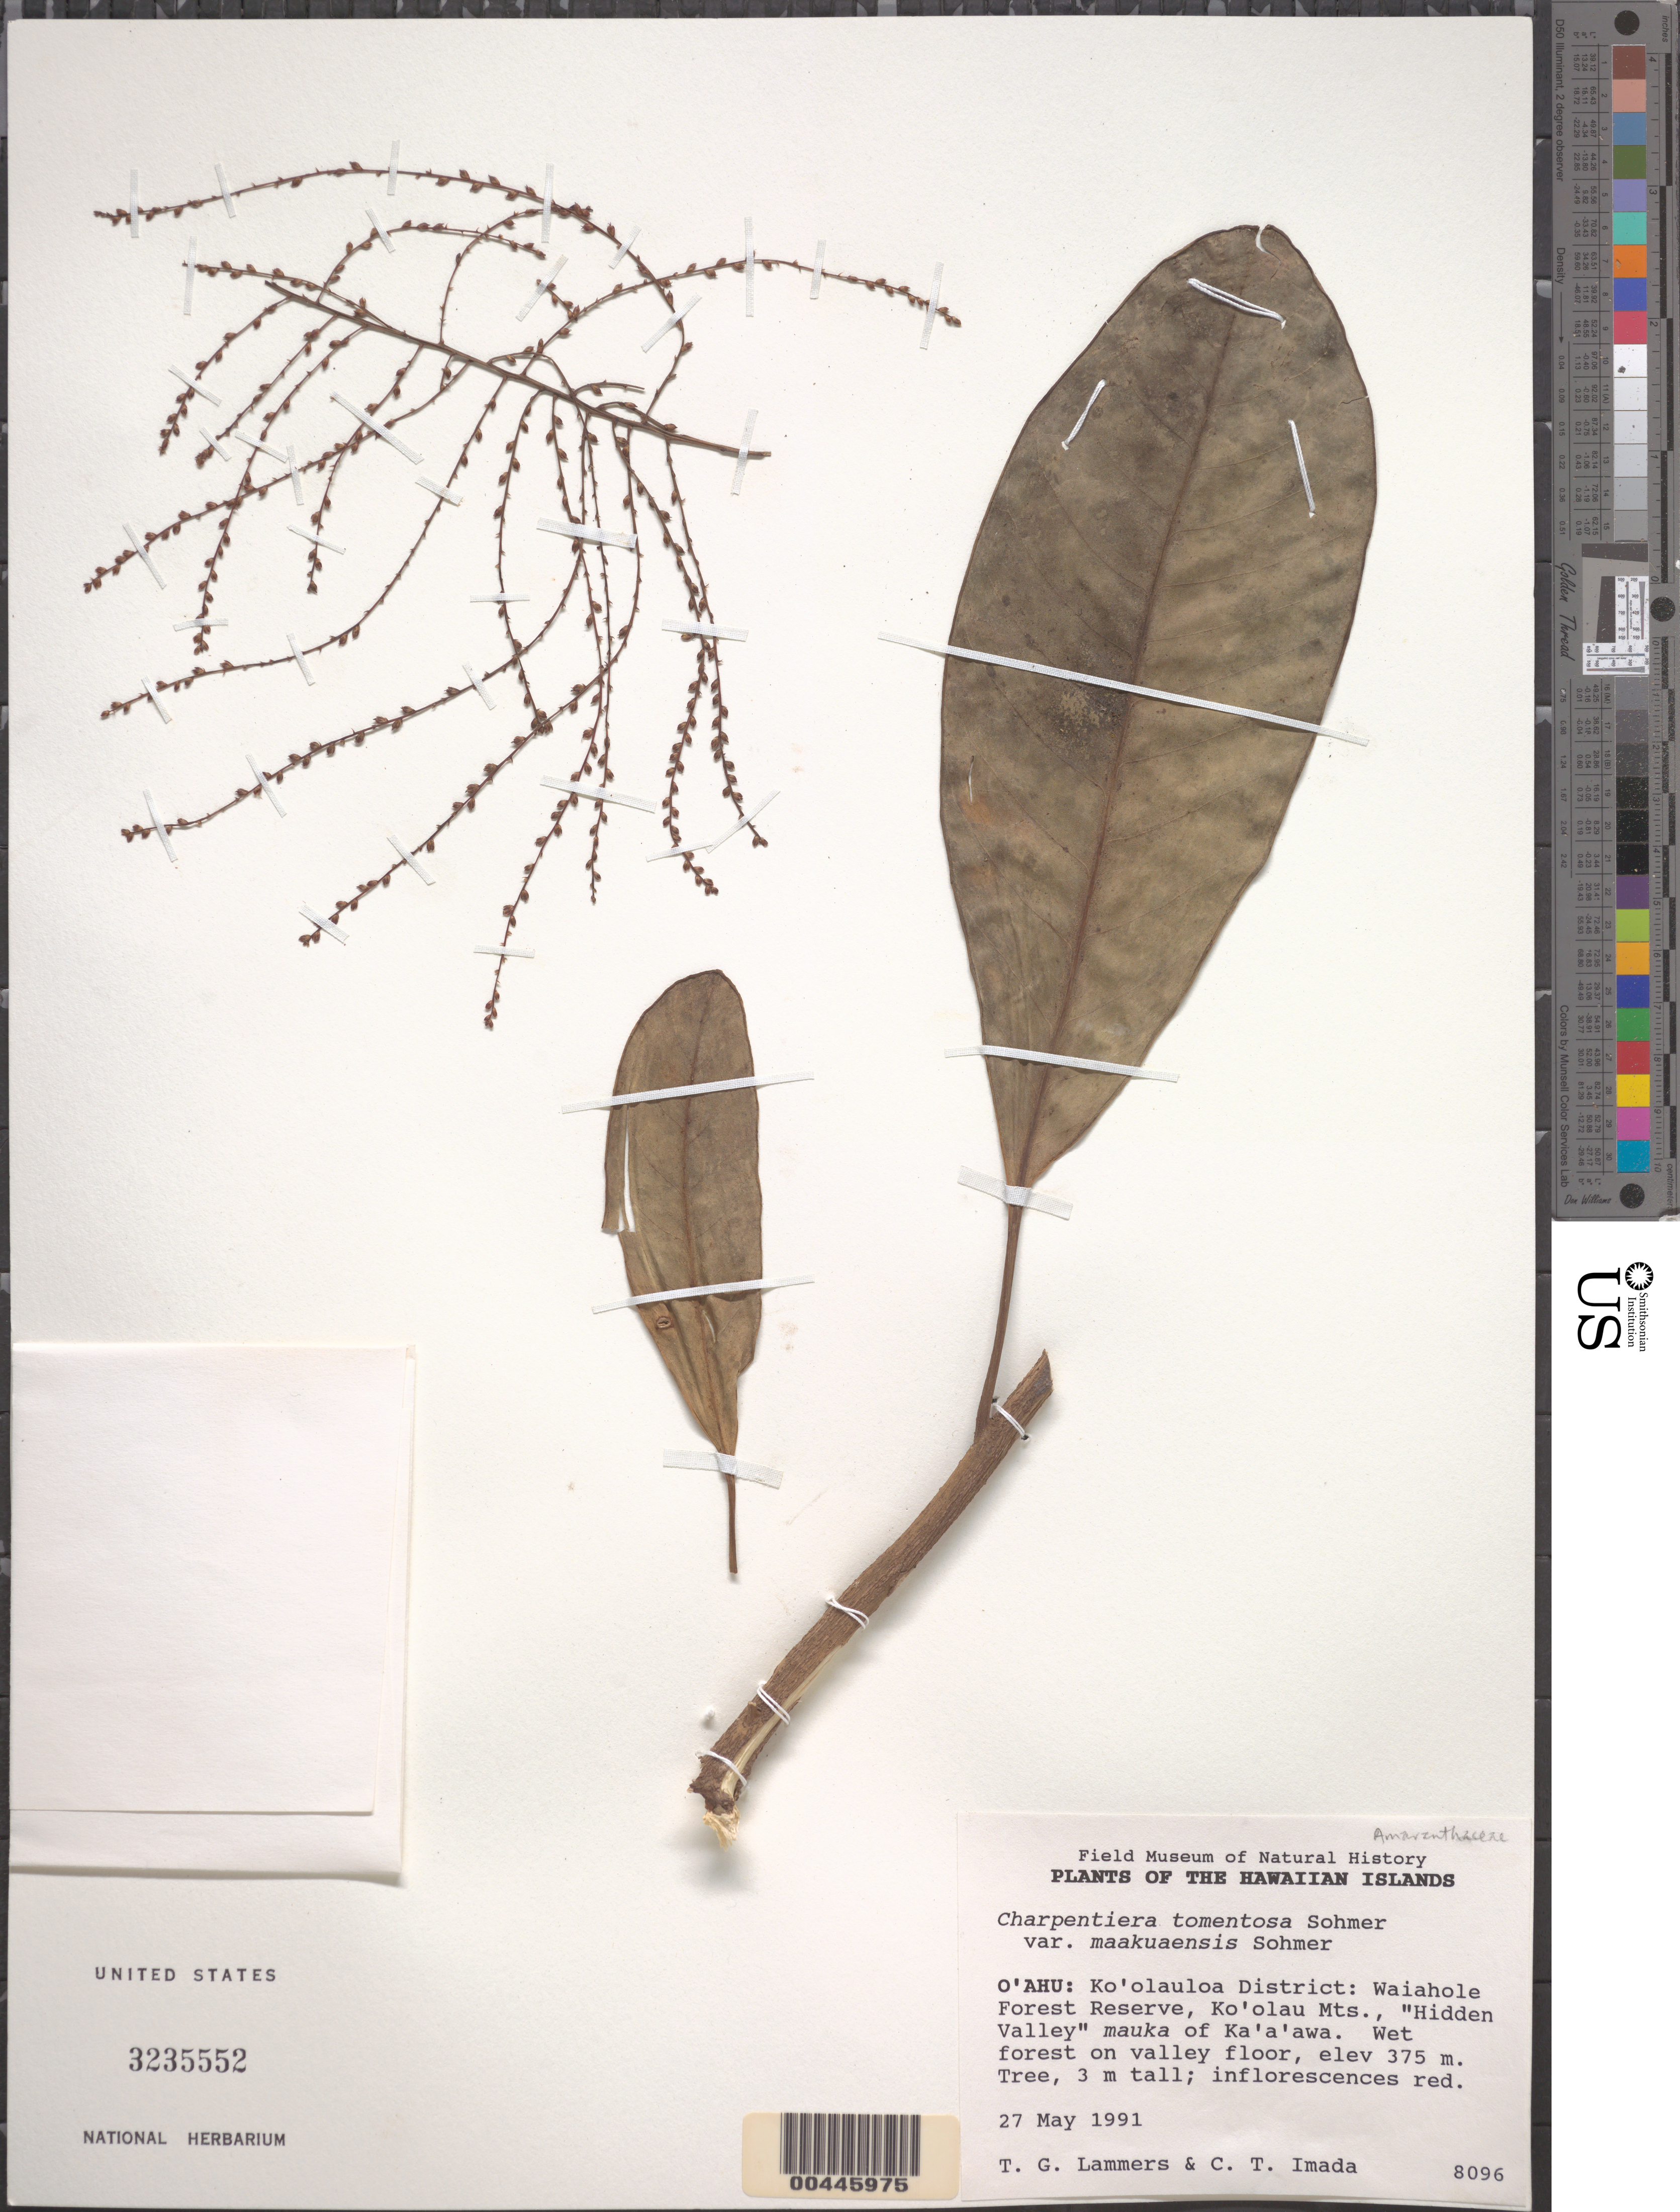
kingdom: Plantae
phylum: Tracheophyta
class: Magnoliopsida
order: Caryophyllales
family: Amaranthaceae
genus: Charpentiera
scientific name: Charpentiera tomentosa var. maakuaensis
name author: Sohmer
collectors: T. G. Lammers & C. Imada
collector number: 8096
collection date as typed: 27 May 1991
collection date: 1991-05-27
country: United States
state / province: Hawaii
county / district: Honolulu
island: Oahu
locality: Koolauloa Dist., Waiahole For Res, Koolau Mts, Hidden Valley mauka of Kaaawa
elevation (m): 375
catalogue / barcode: US 3235552